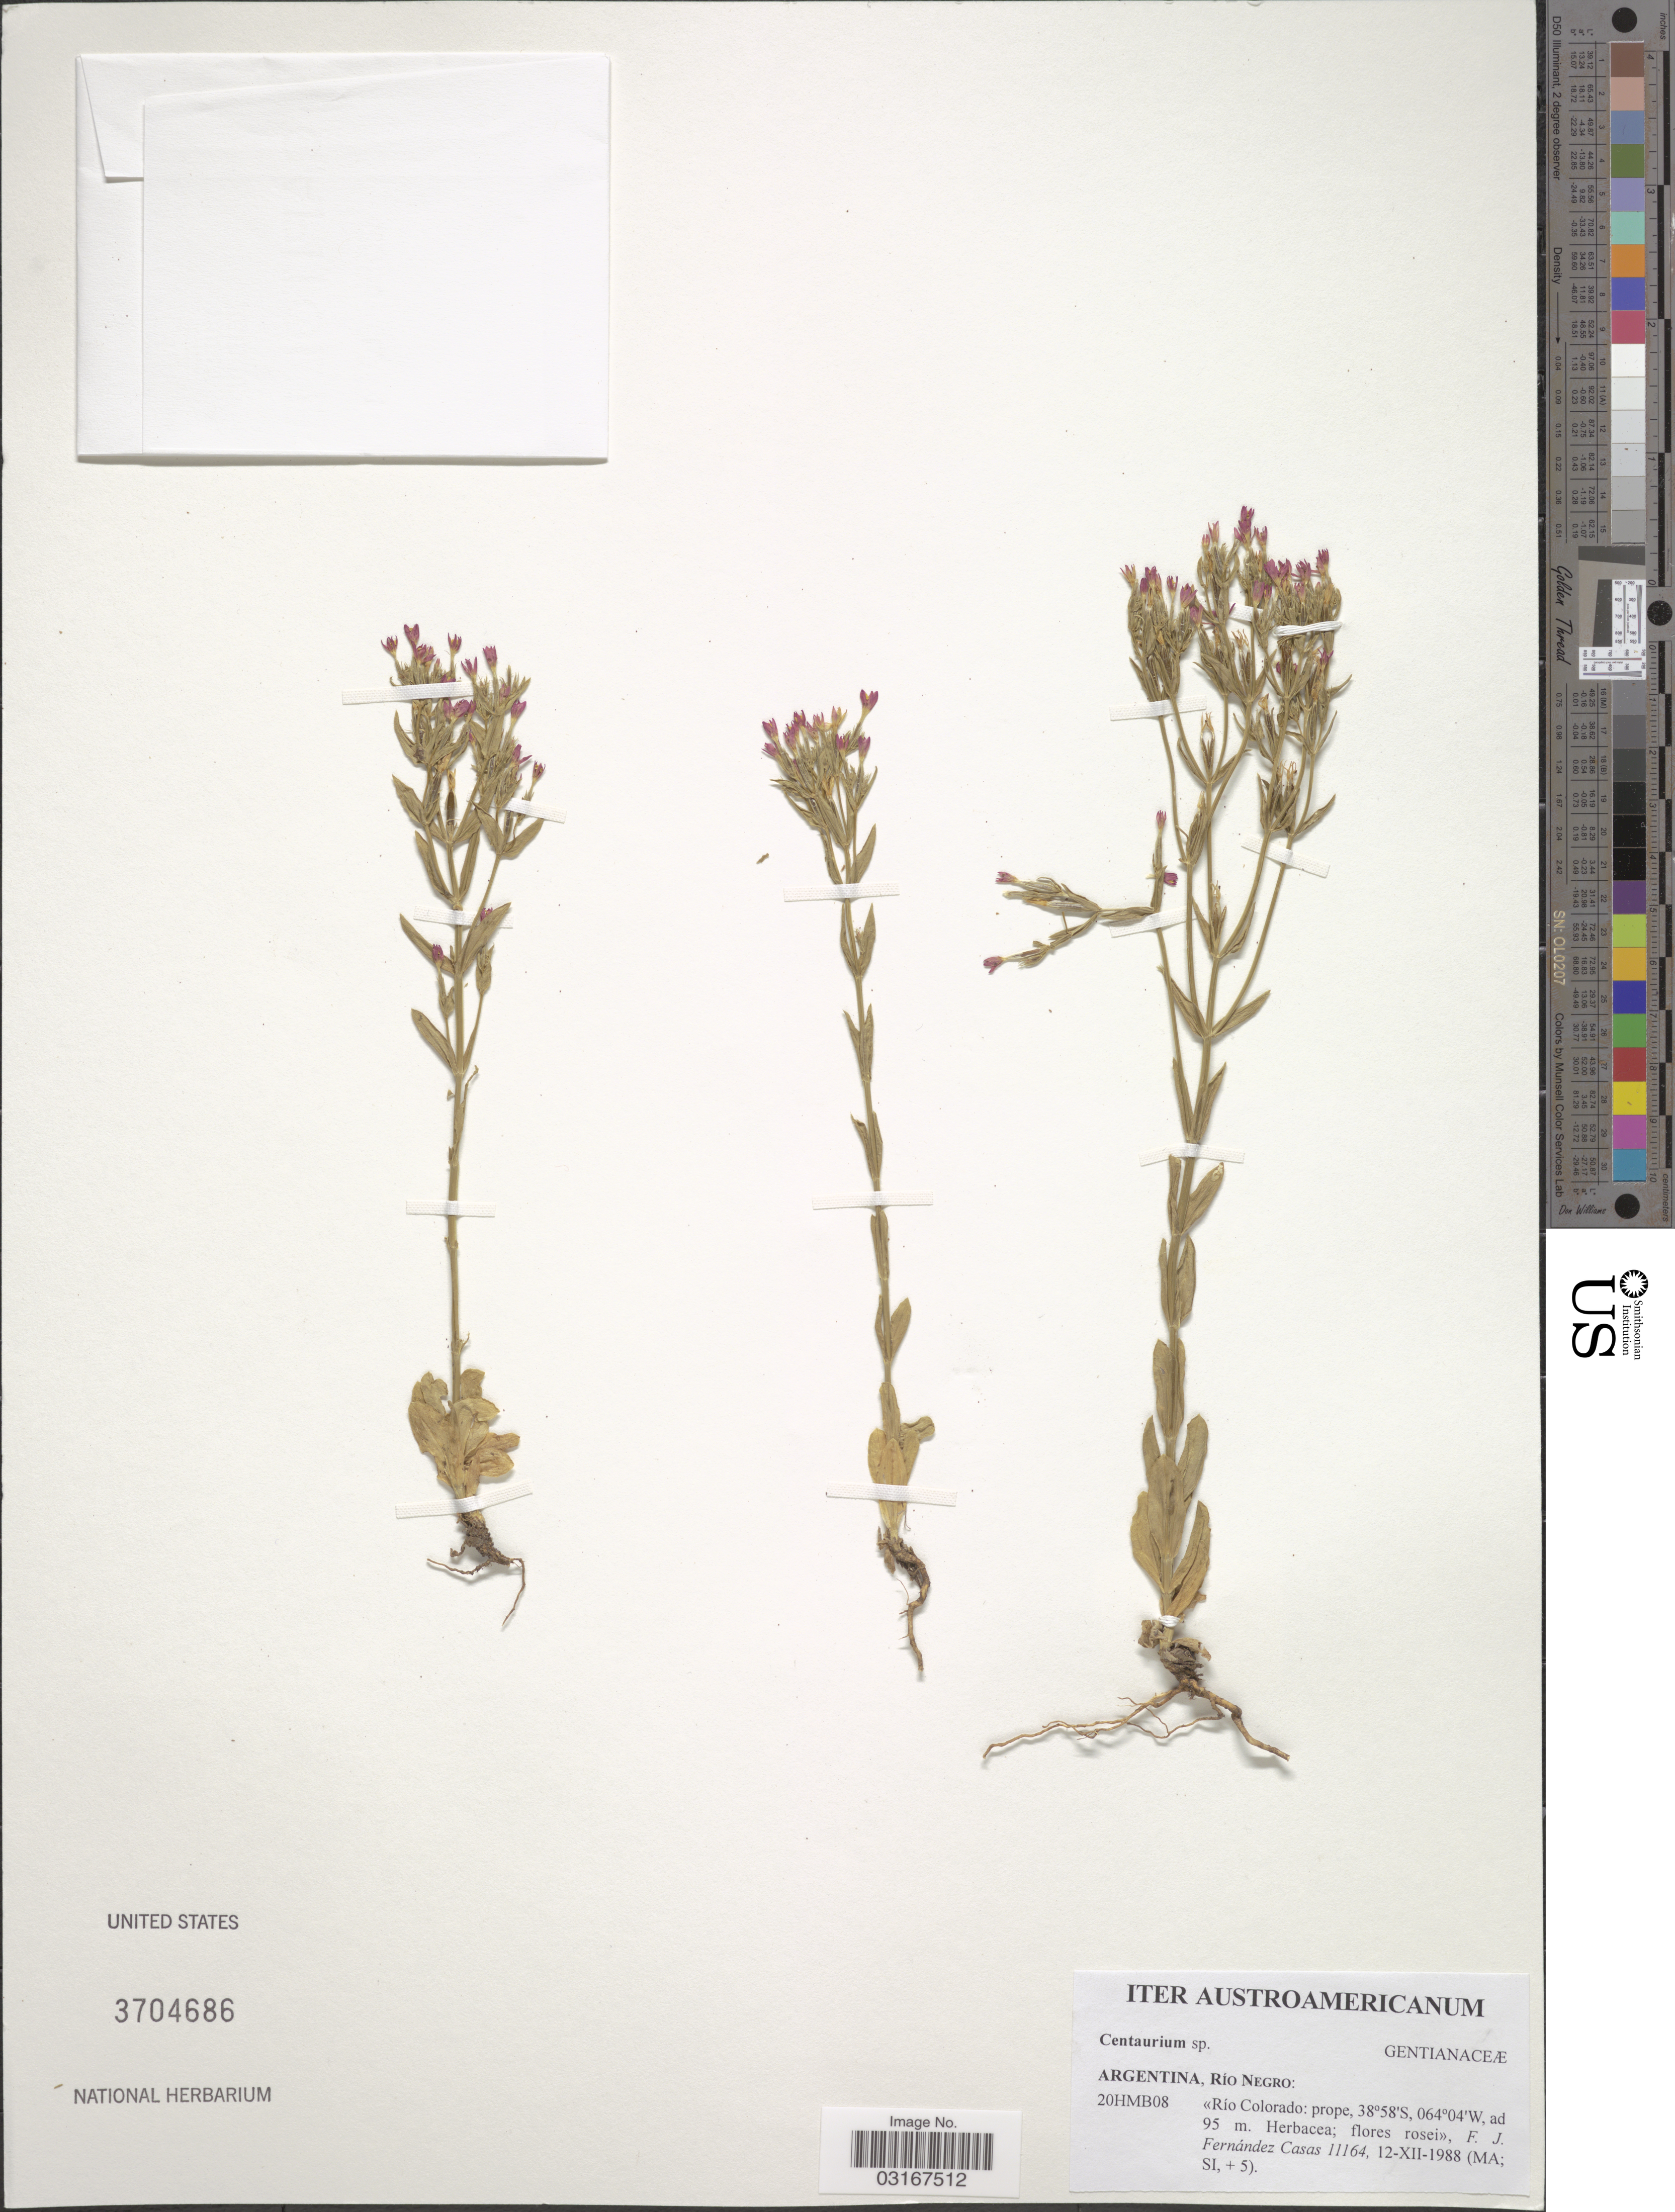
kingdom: Plantae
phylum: Tracheophyta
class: Magnoliopsida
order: Gentianales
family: Gentianaceae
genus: Centaurium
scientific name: Centaurium sp.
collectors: F. Fernández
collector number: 11164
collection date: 1988-12-12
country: Argentina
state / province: Rio Negro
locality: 20HMB08. Río Colorado: prope.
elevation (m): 95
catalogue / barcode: US 3704686